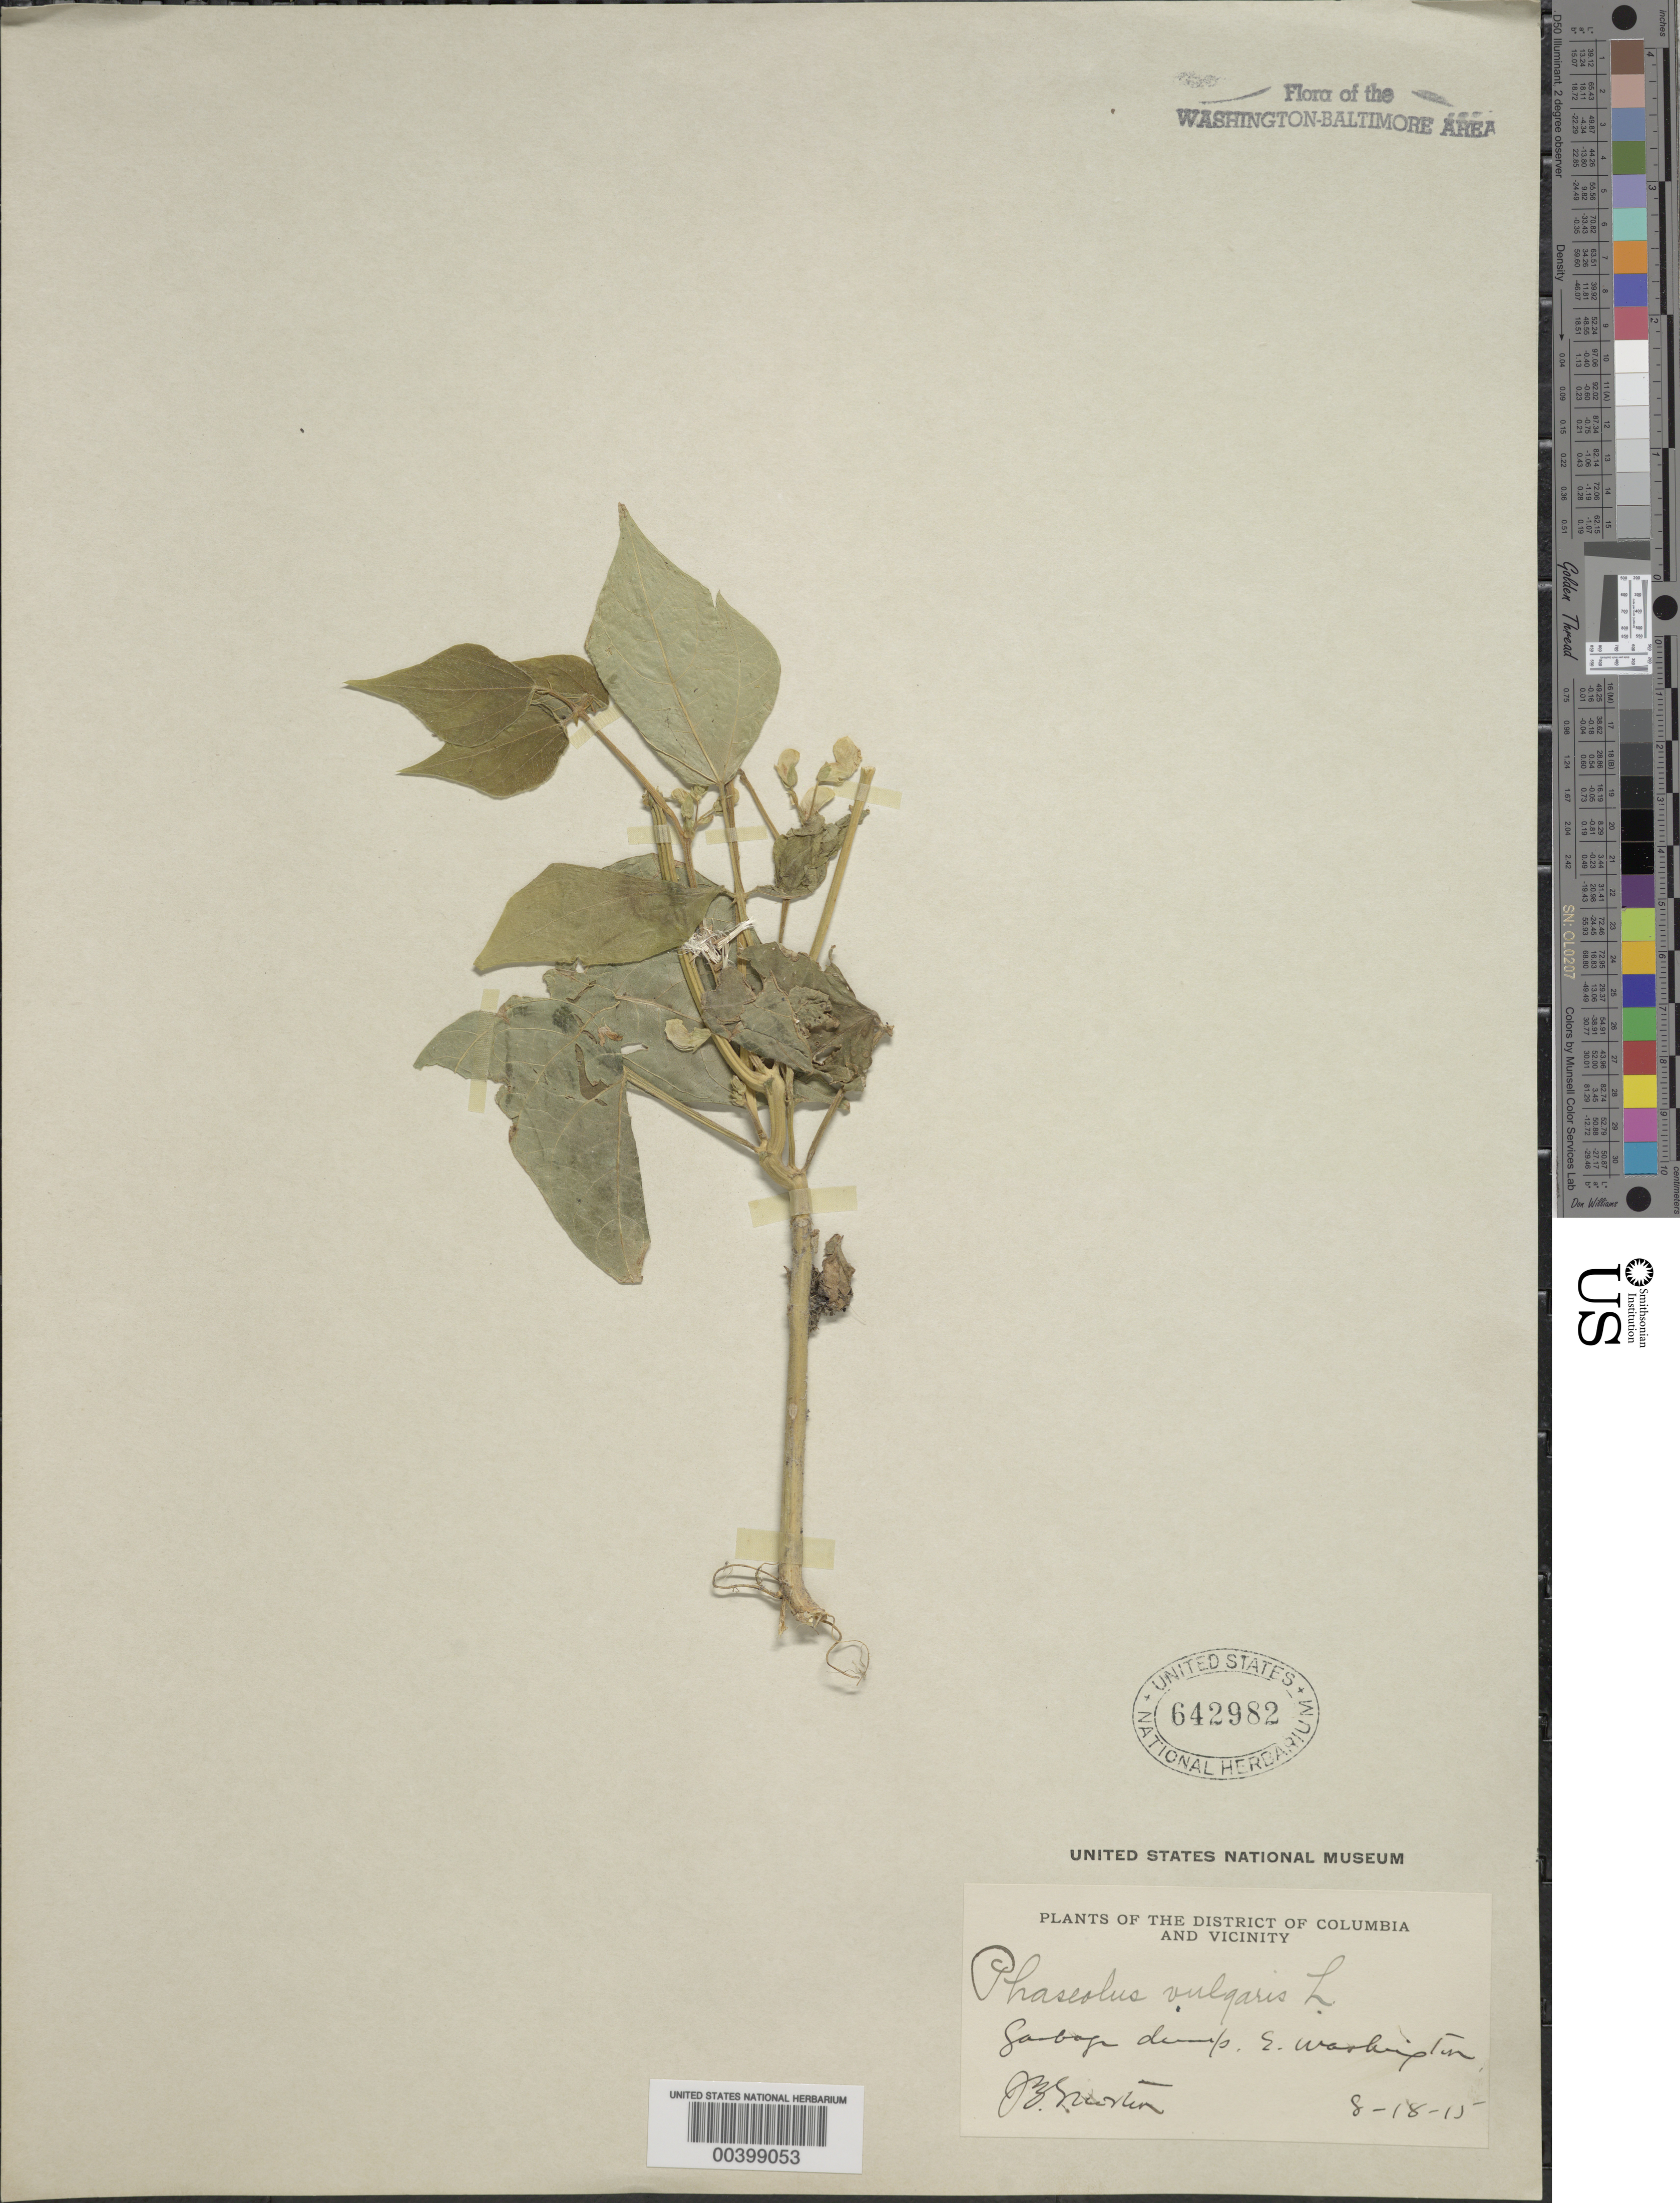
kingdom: Plantae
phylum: Tracheophyta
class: Magnoliopsida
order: Fabales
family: Fabaceae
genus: Phaseolus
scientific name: Phaseolus vulgaris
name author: L.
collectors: J. Norton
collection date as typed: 18 Aug 1915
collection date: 1915-08-18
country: United States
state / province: District of Columbia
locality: Garbage dump, E Washington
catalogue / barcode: US 642982